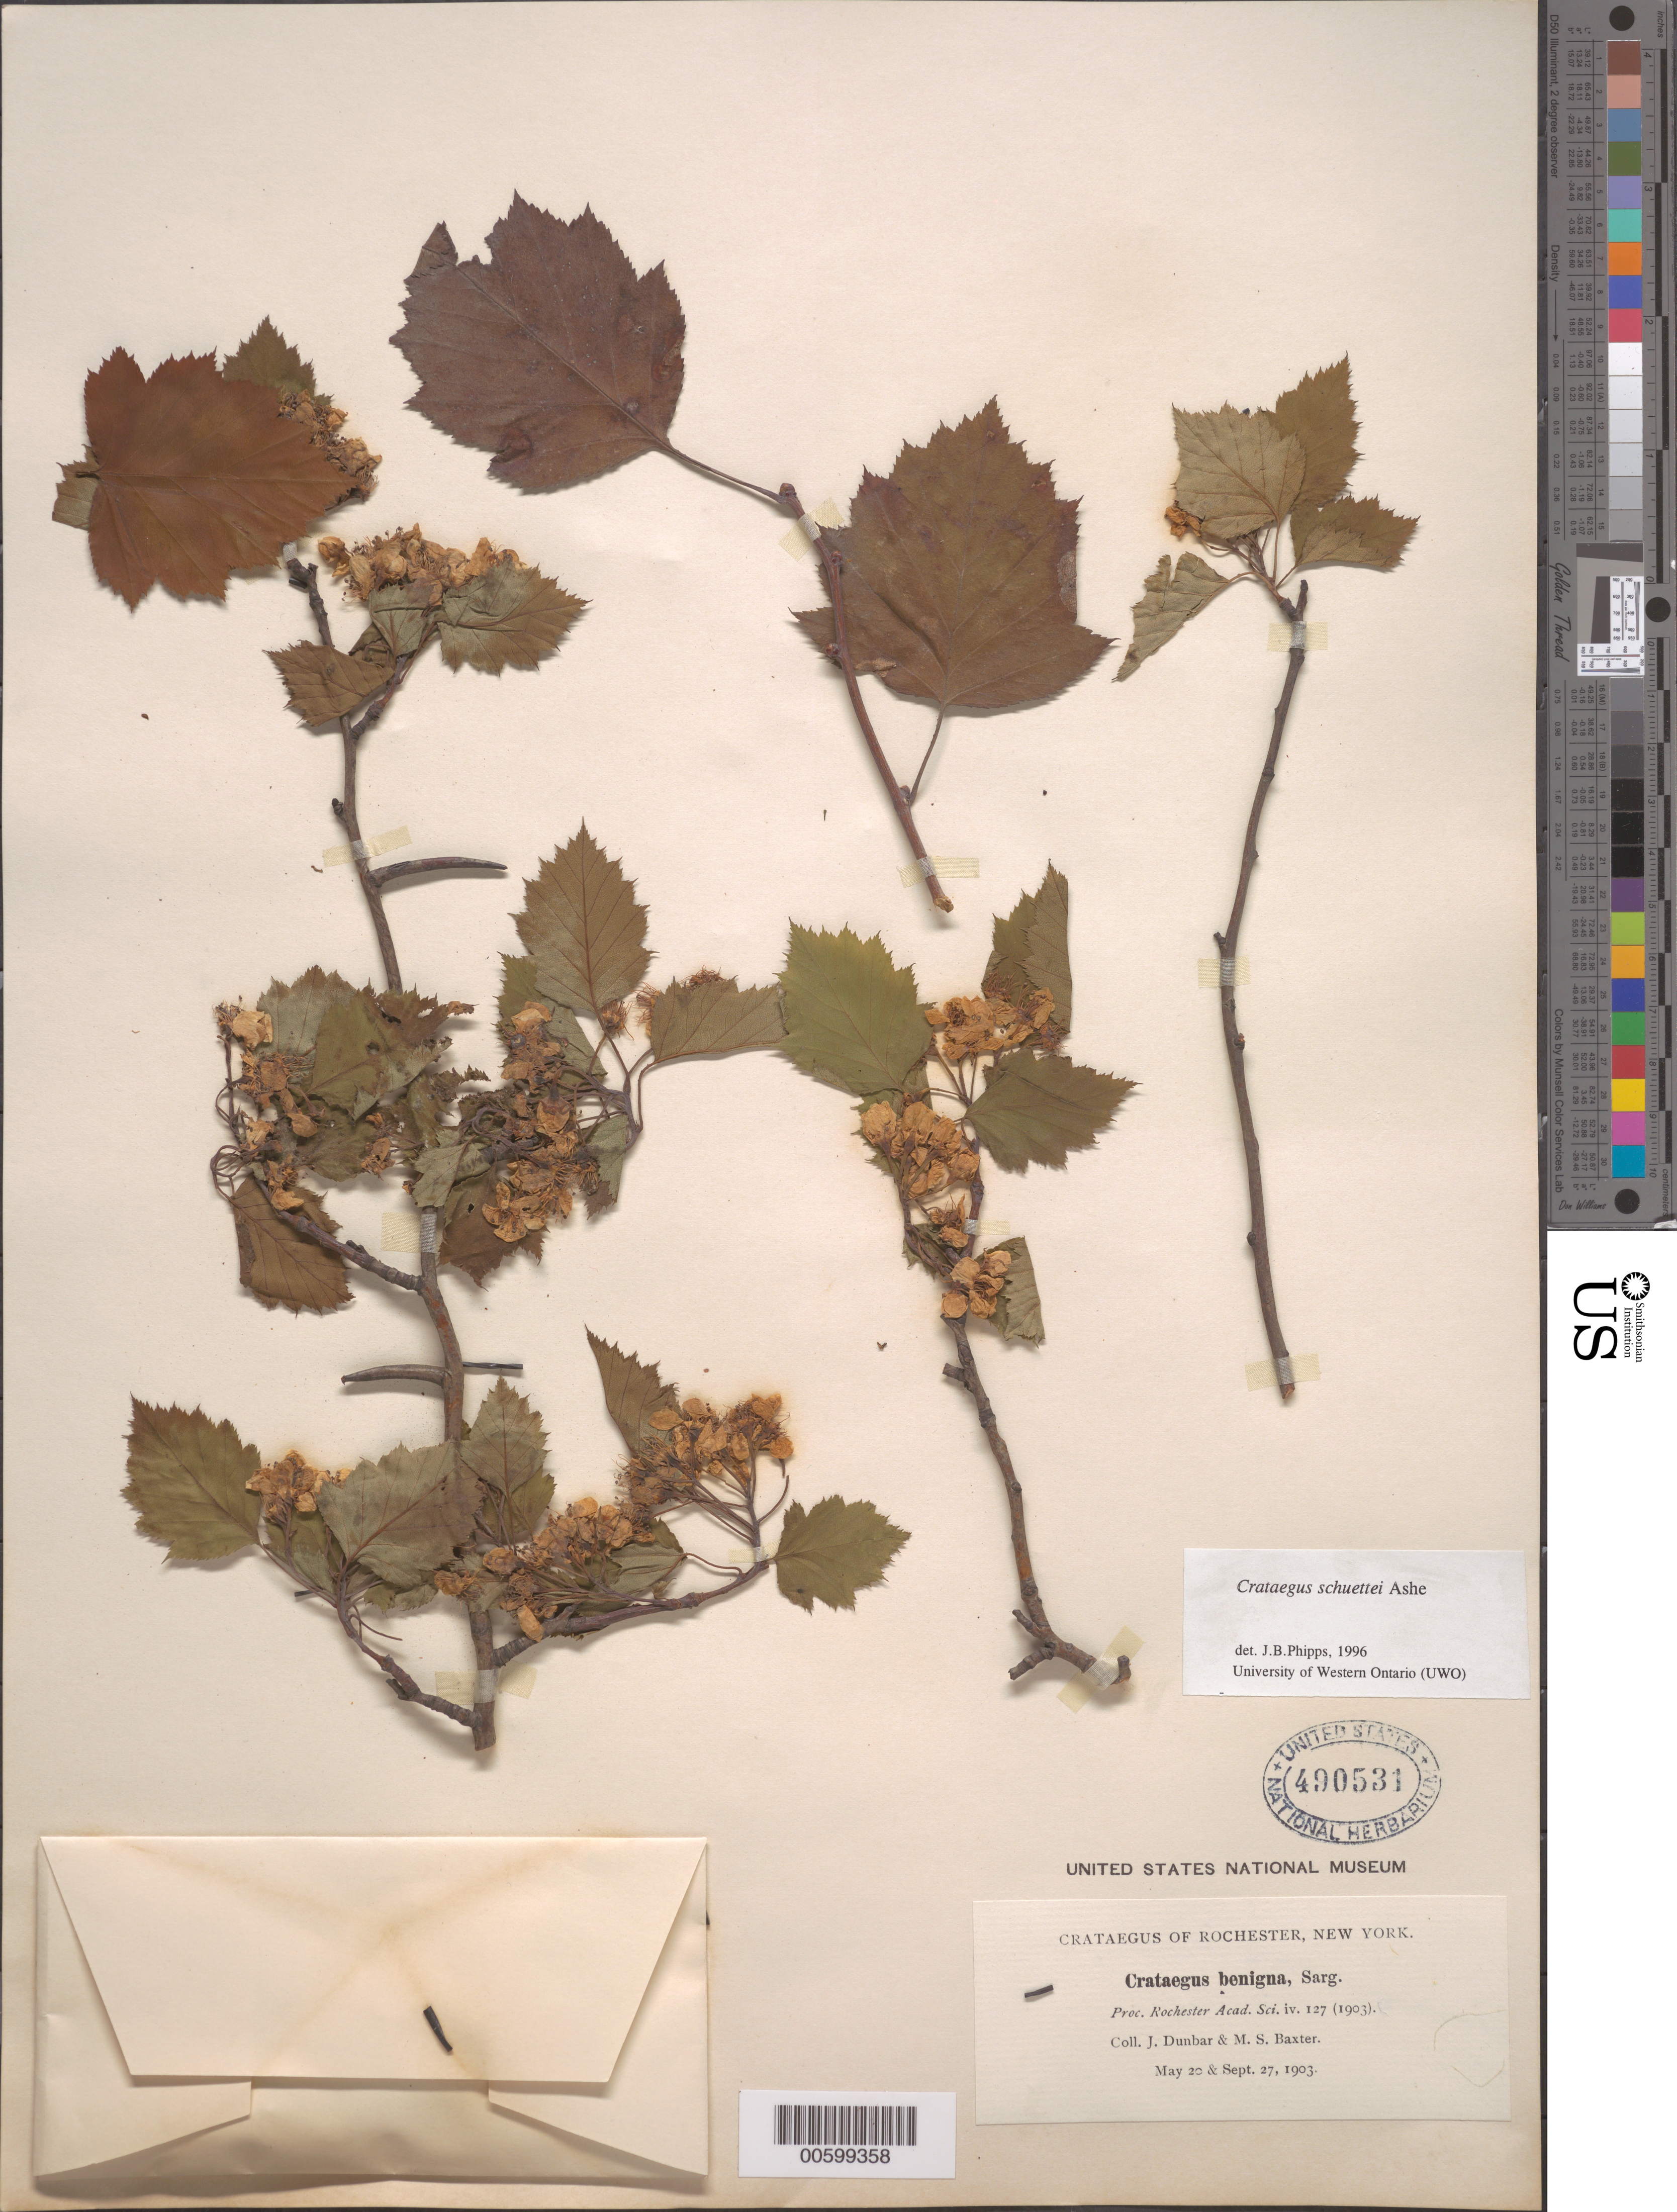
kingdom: Plantae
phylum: Tracheophyta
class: Magnoliopsida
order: Rosales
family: Rosaceae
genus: Crataegus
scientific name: Crataegus schuettei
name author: Ashe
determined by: Phipps, James B., (UWO), University of Western Ontario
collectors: J. Dunbar & M. Baxter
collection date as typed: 20 May 1903 and 27 Sep 1903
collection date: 1903-05-20,1903-09-27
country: United States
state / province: New York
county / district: Monroe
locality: Rochester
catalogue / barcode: US 490531